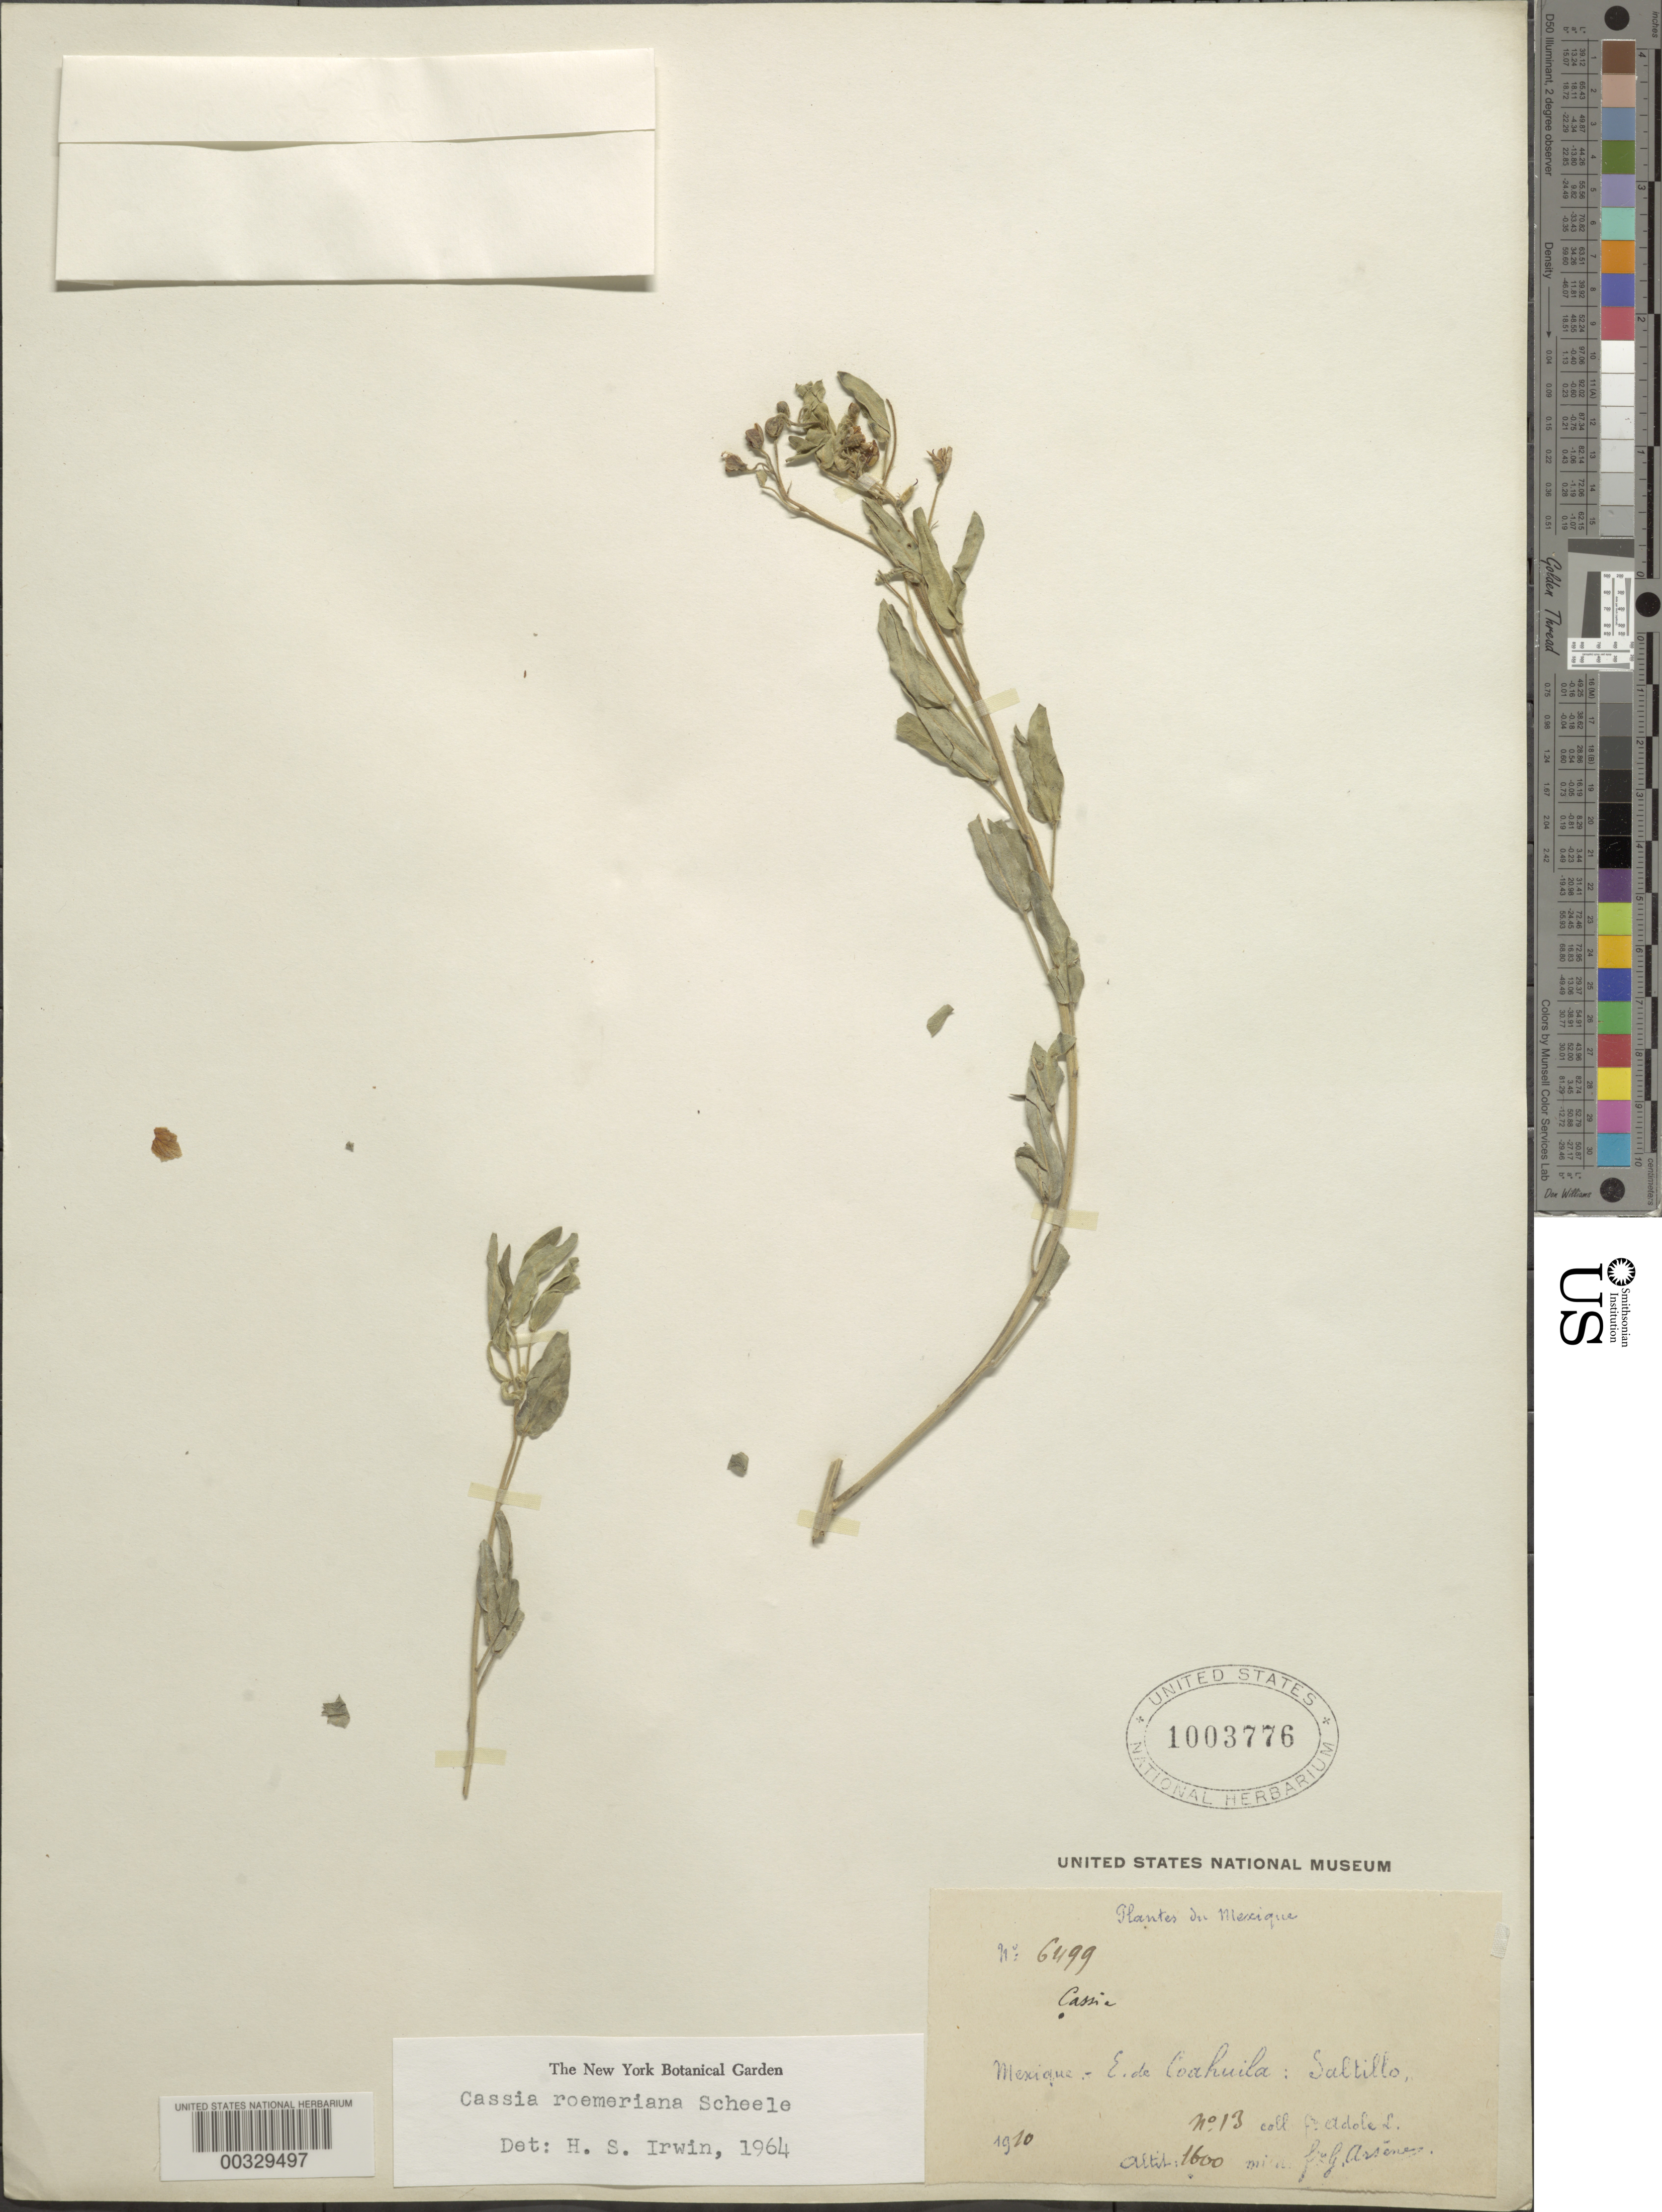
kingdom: Plantae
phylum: Tracheophyta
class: Magnoliopsida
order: Fabales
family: Fabaceae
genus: Senna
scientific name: Senna roemeriana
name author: (Scheele) H.S. Irwin & Barneby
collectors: Bro. Adolfo M. & Bro. G. Arsène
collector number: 13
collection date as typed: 1910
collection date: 1910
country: Mexico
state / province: Coahuila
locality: Saltillo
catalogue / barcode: US 1003776